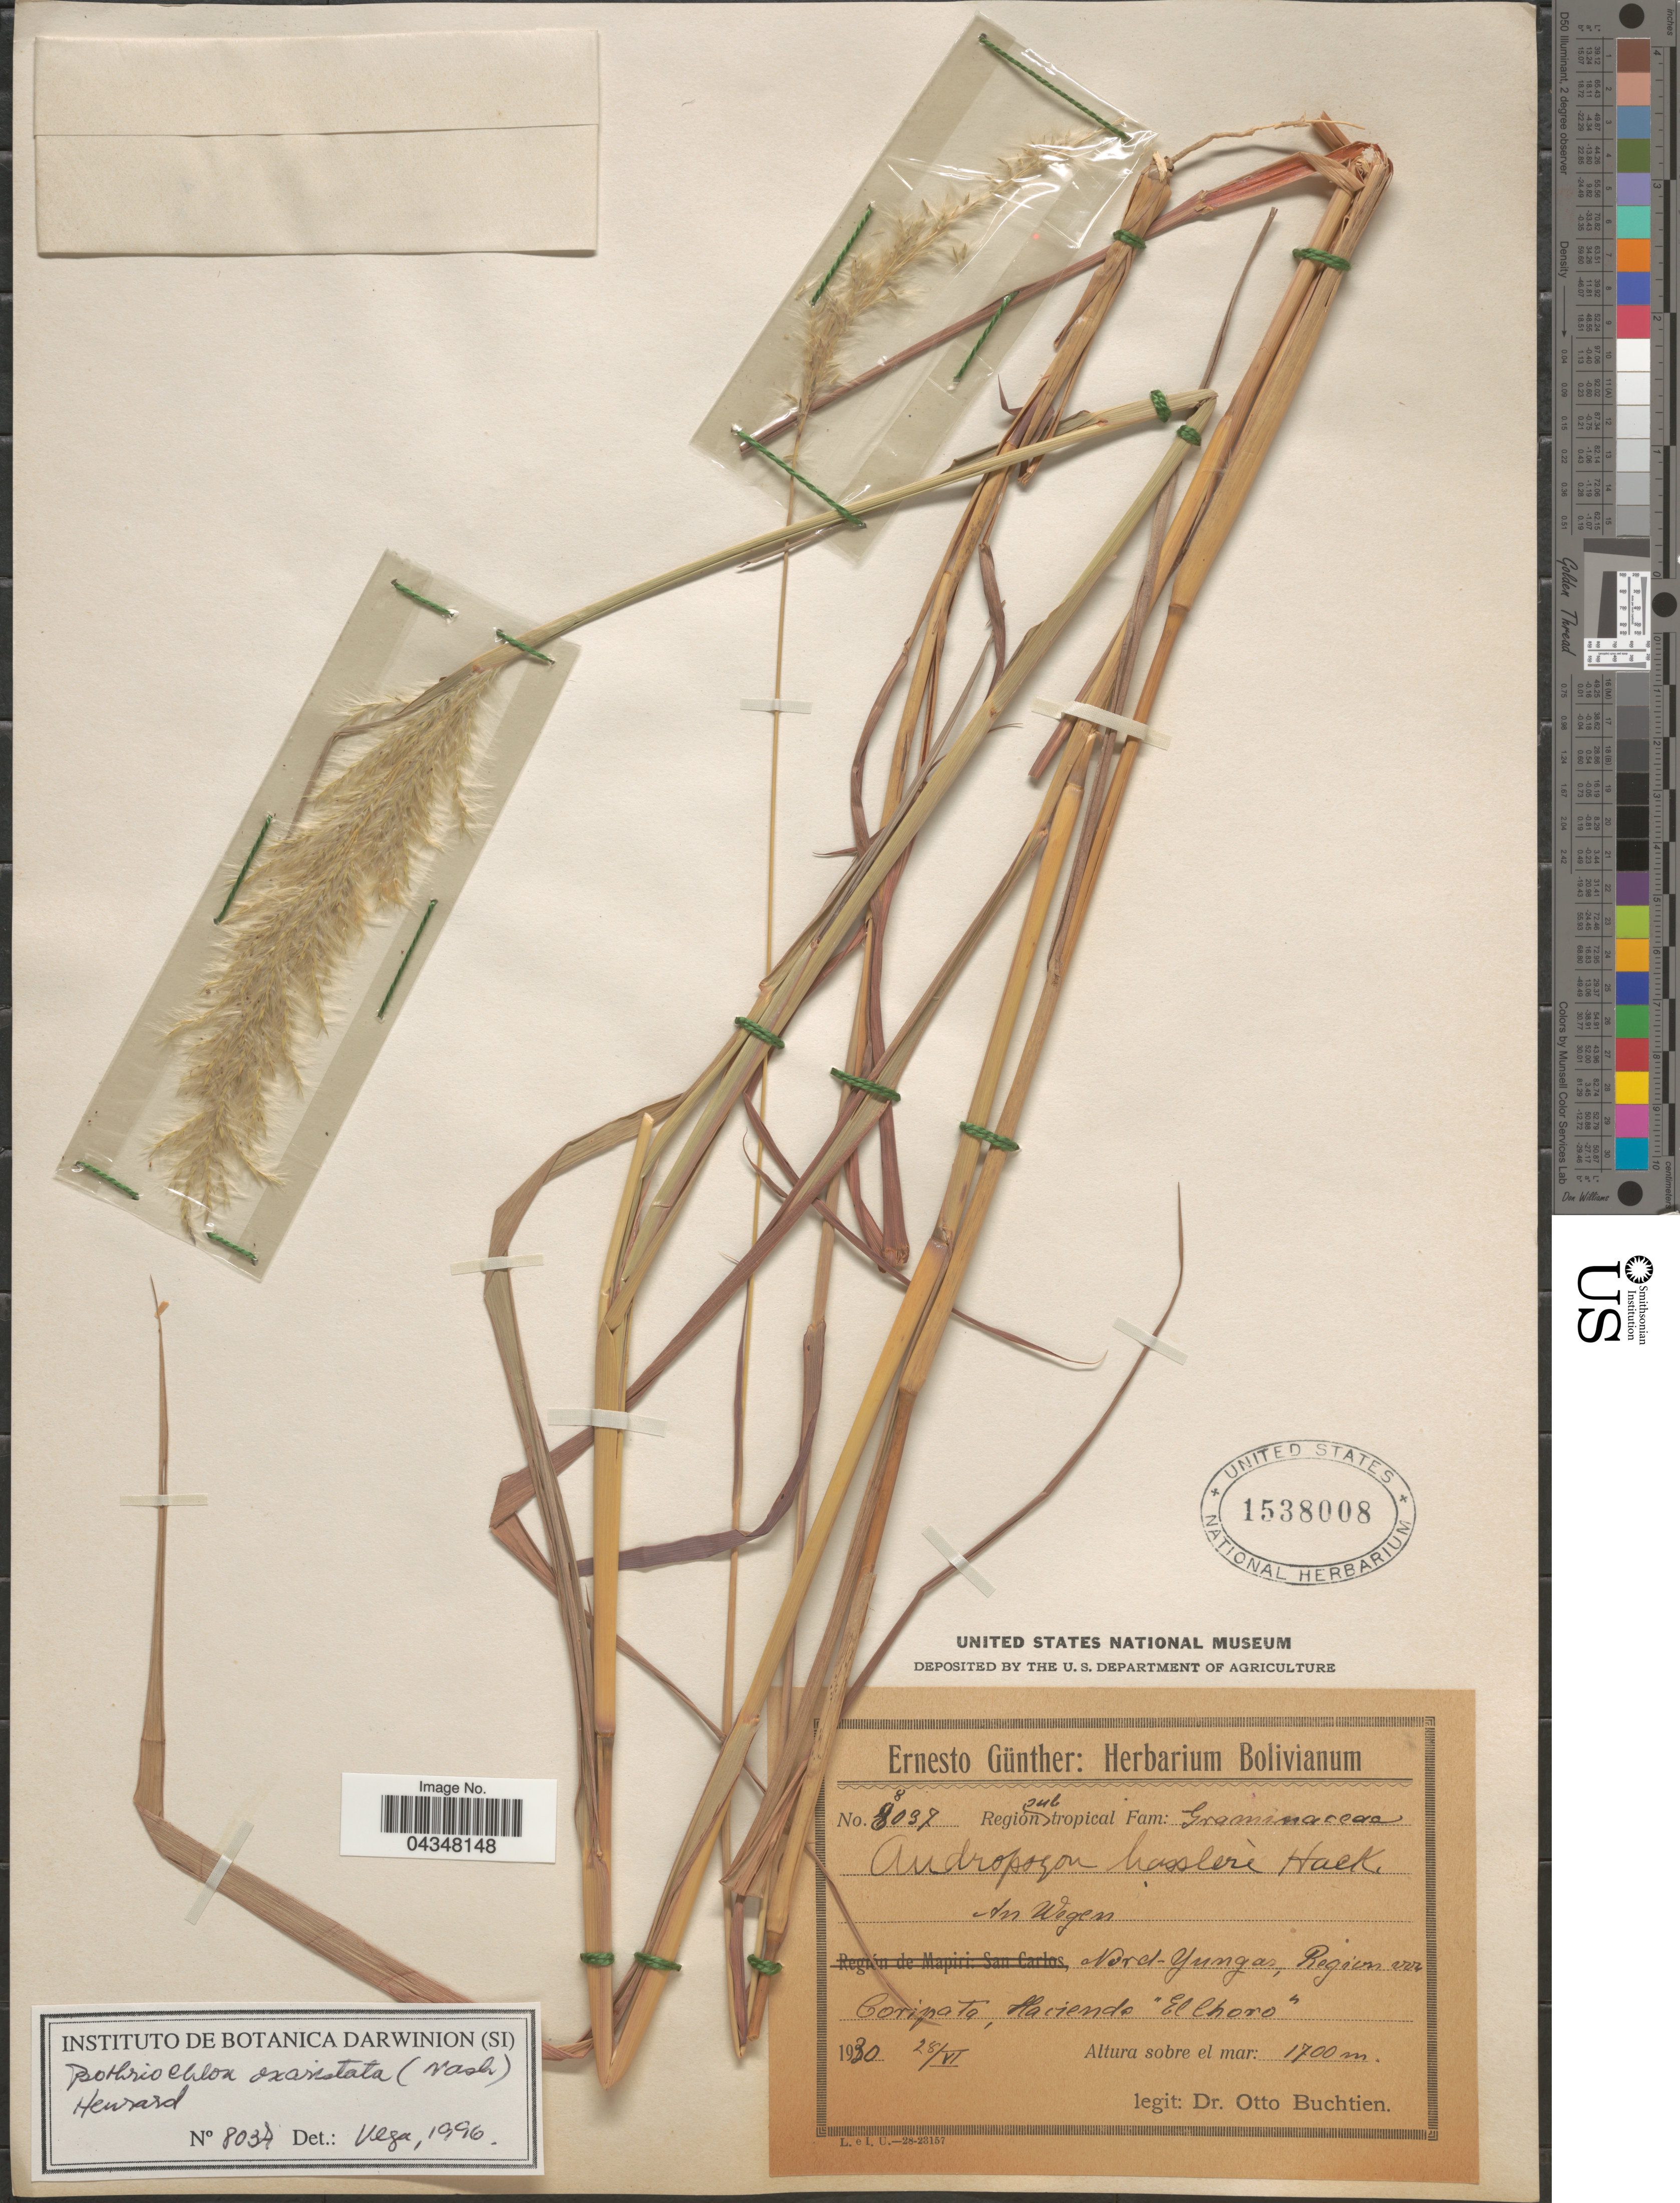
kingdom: Plantae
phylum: Tracheophyta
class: Liliopsida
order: Poales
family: Poaceae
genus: Bothriochloa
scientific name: Bothriochloa exaristata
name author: (Nash) Henr.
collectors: O. Buchtien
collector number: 8037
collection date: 1930-06-28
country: Bolivia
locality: Region subtropical. An Wegen. Nord-Yungas, Region [illegible text] Coripata, Hacienda "El Choro".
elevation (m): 1700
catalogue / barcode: US 1538008